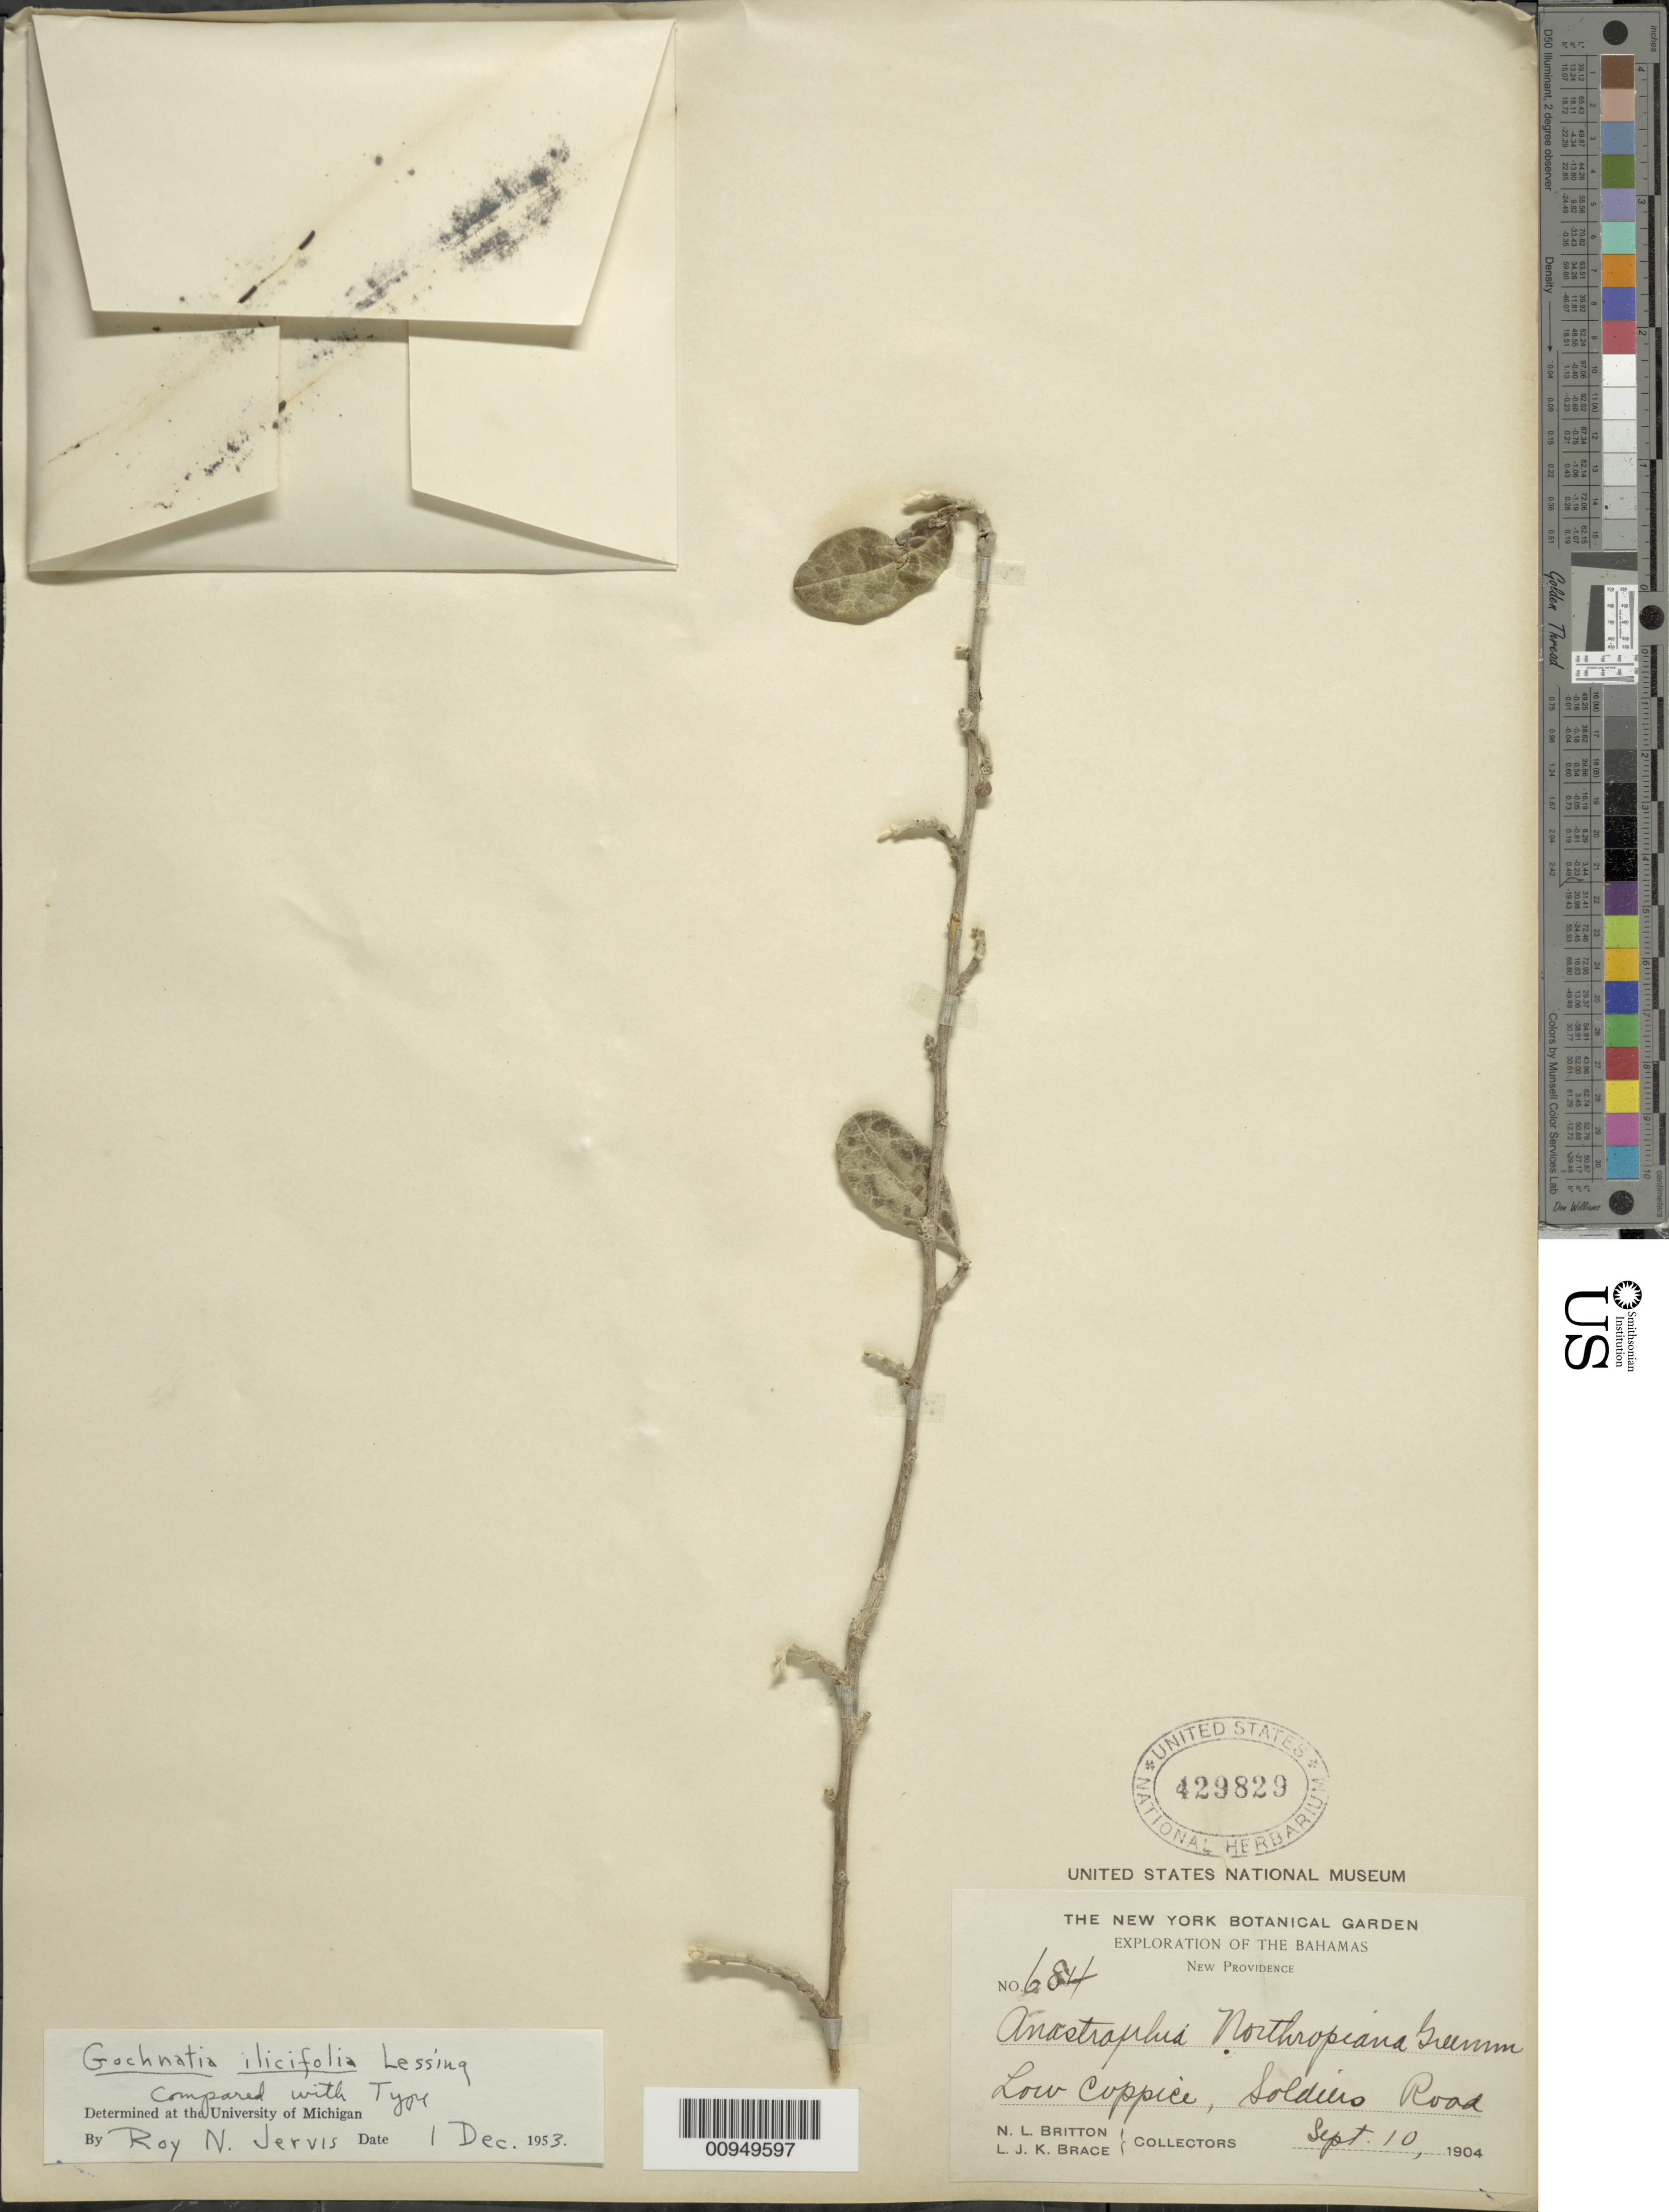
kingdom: Plantae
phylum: Tracheophyta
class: Magnoliopsida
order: Asterales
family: Asteraceae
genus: Anastraphia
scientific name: Anastraphia ilicifolia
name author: D. Don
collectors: N. Britton & L. J. K. Brace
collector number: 684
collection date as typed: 10 Sep 1904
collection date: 1904-09-10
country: Bahamas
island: New Providence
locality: Soldiers Road, coppice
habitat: Low coppice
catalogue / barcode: US 429829